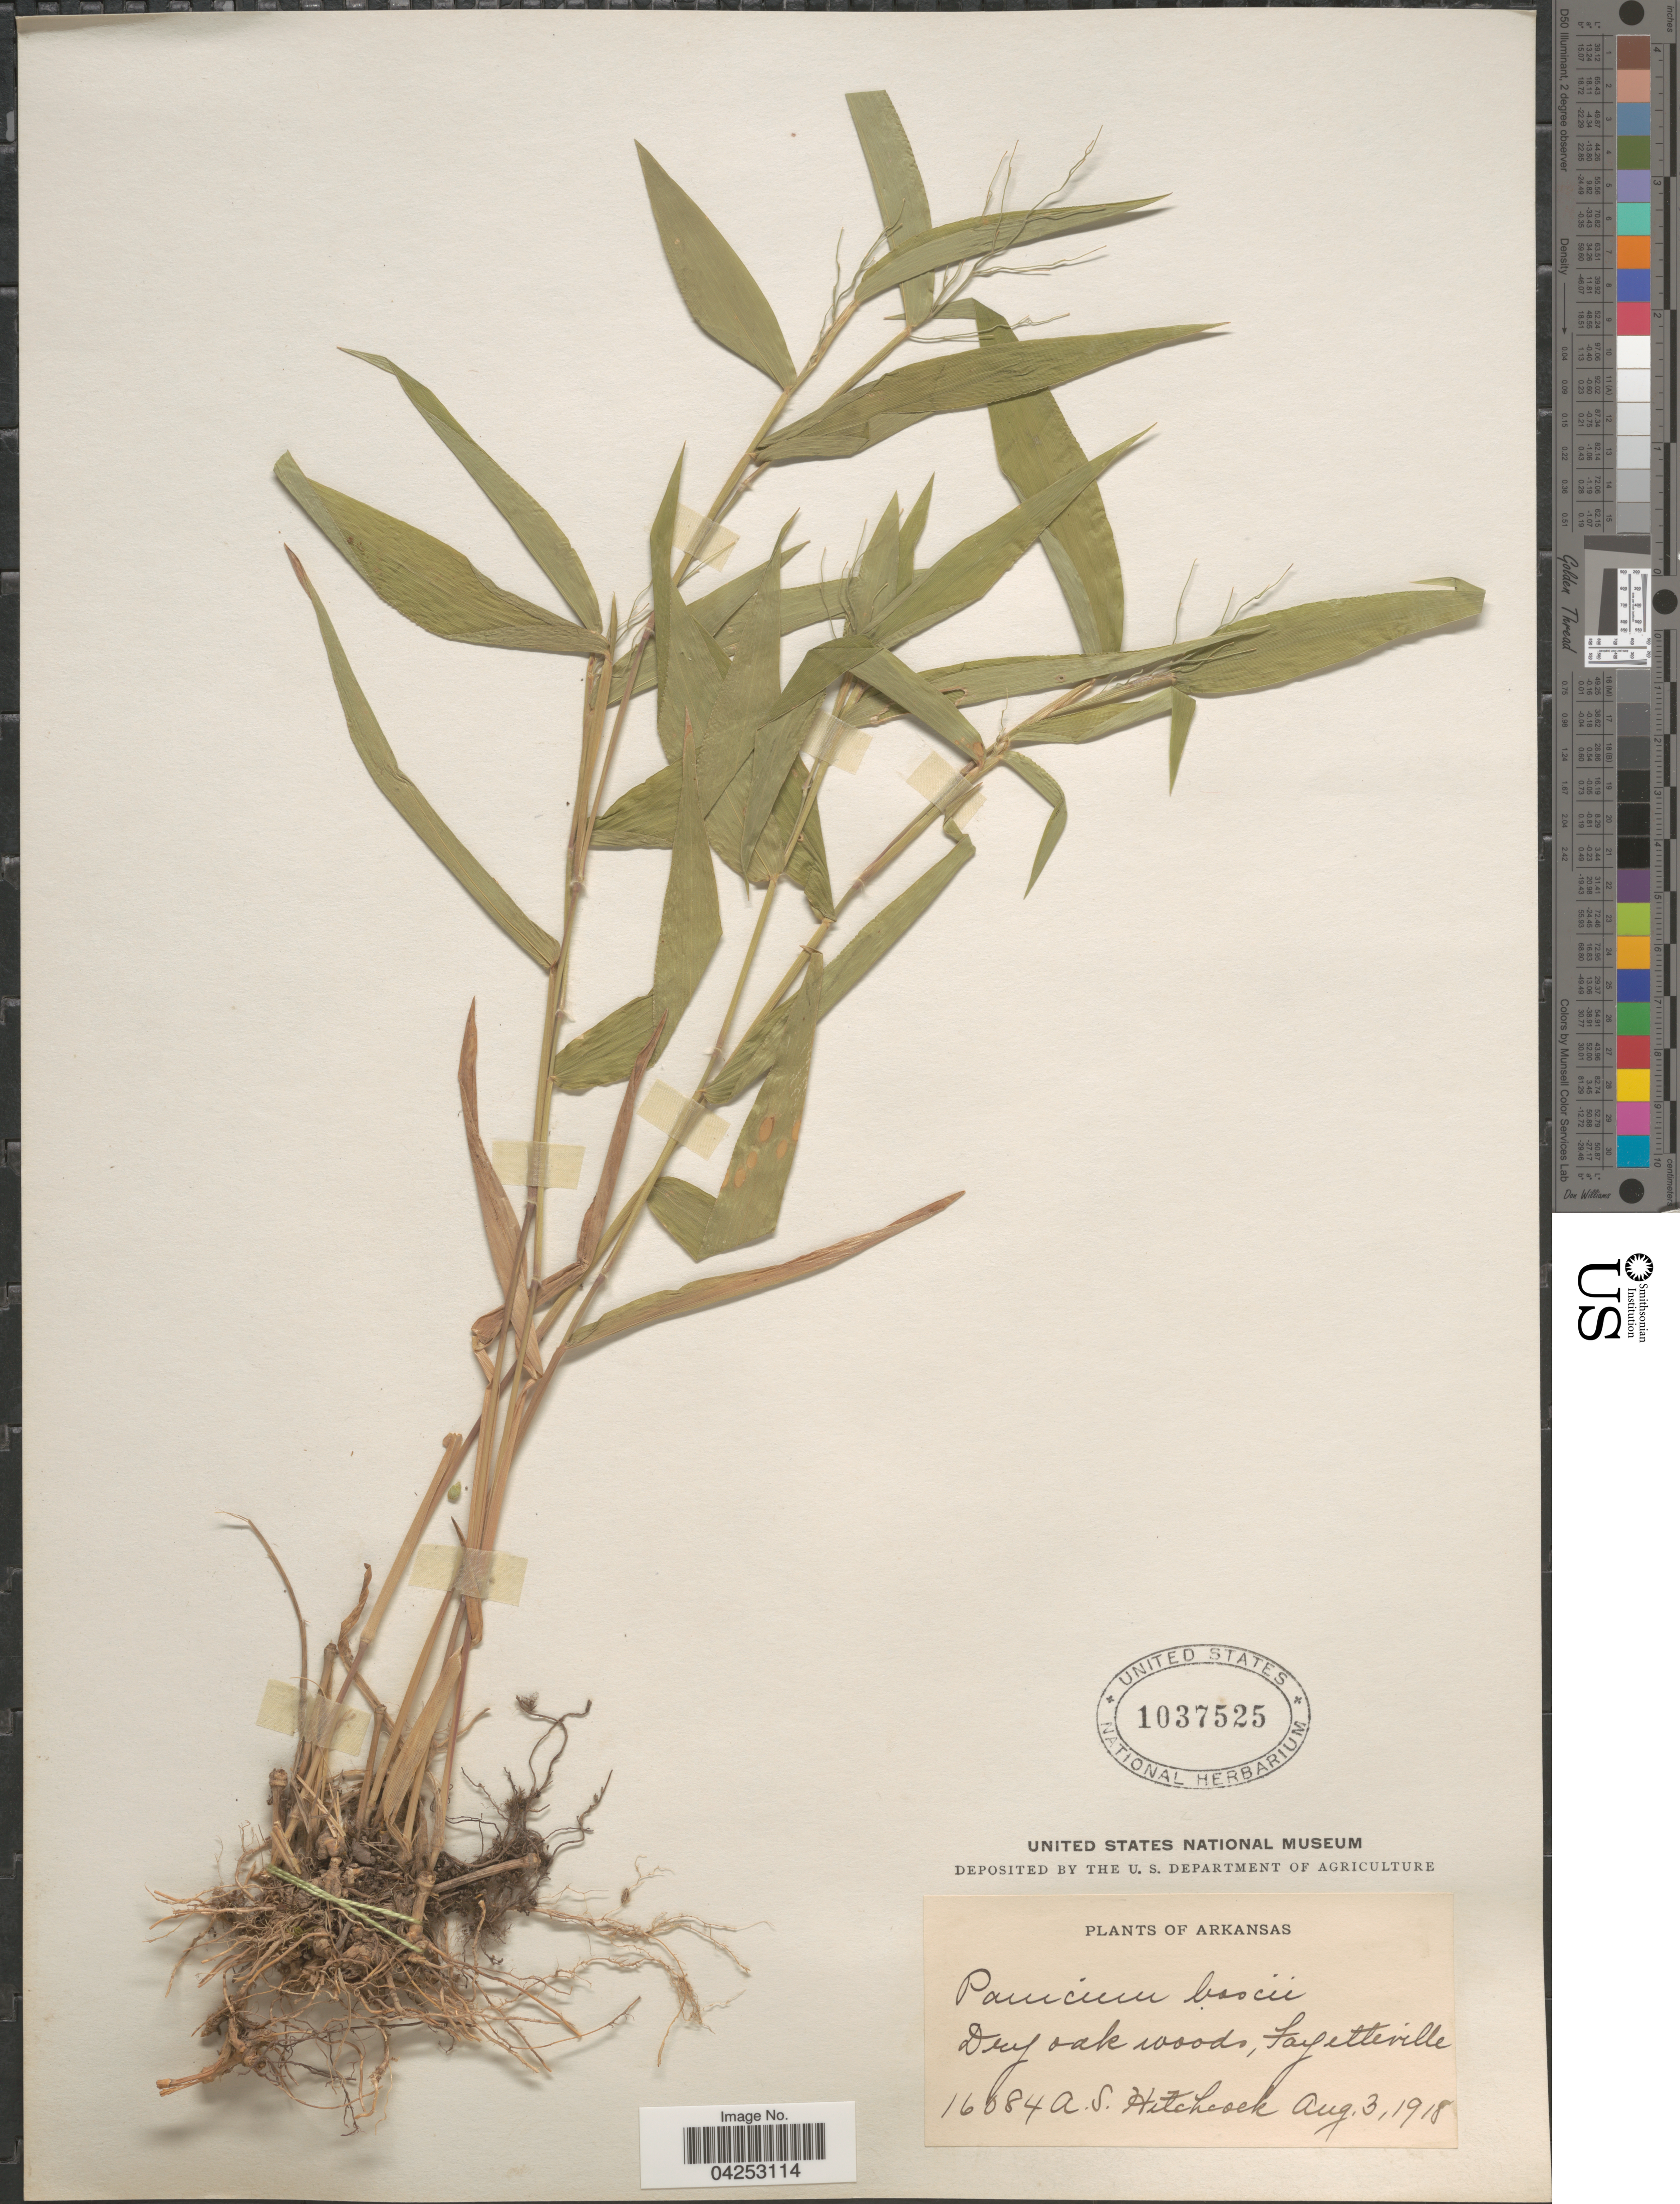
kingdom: Plantae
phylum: Tracheophyta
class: Liliopsida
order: Poales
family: Poaceae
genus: Dichanthelium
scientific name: Dichanthelium boscii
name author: (Poir.) Gould & C.A. Clark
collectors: A. S. Hitchcock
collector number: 16084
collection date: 1918-08-03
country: United States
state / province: Arkansas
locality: Dry oak woods, Fayetteville.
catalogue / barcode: US 1037525